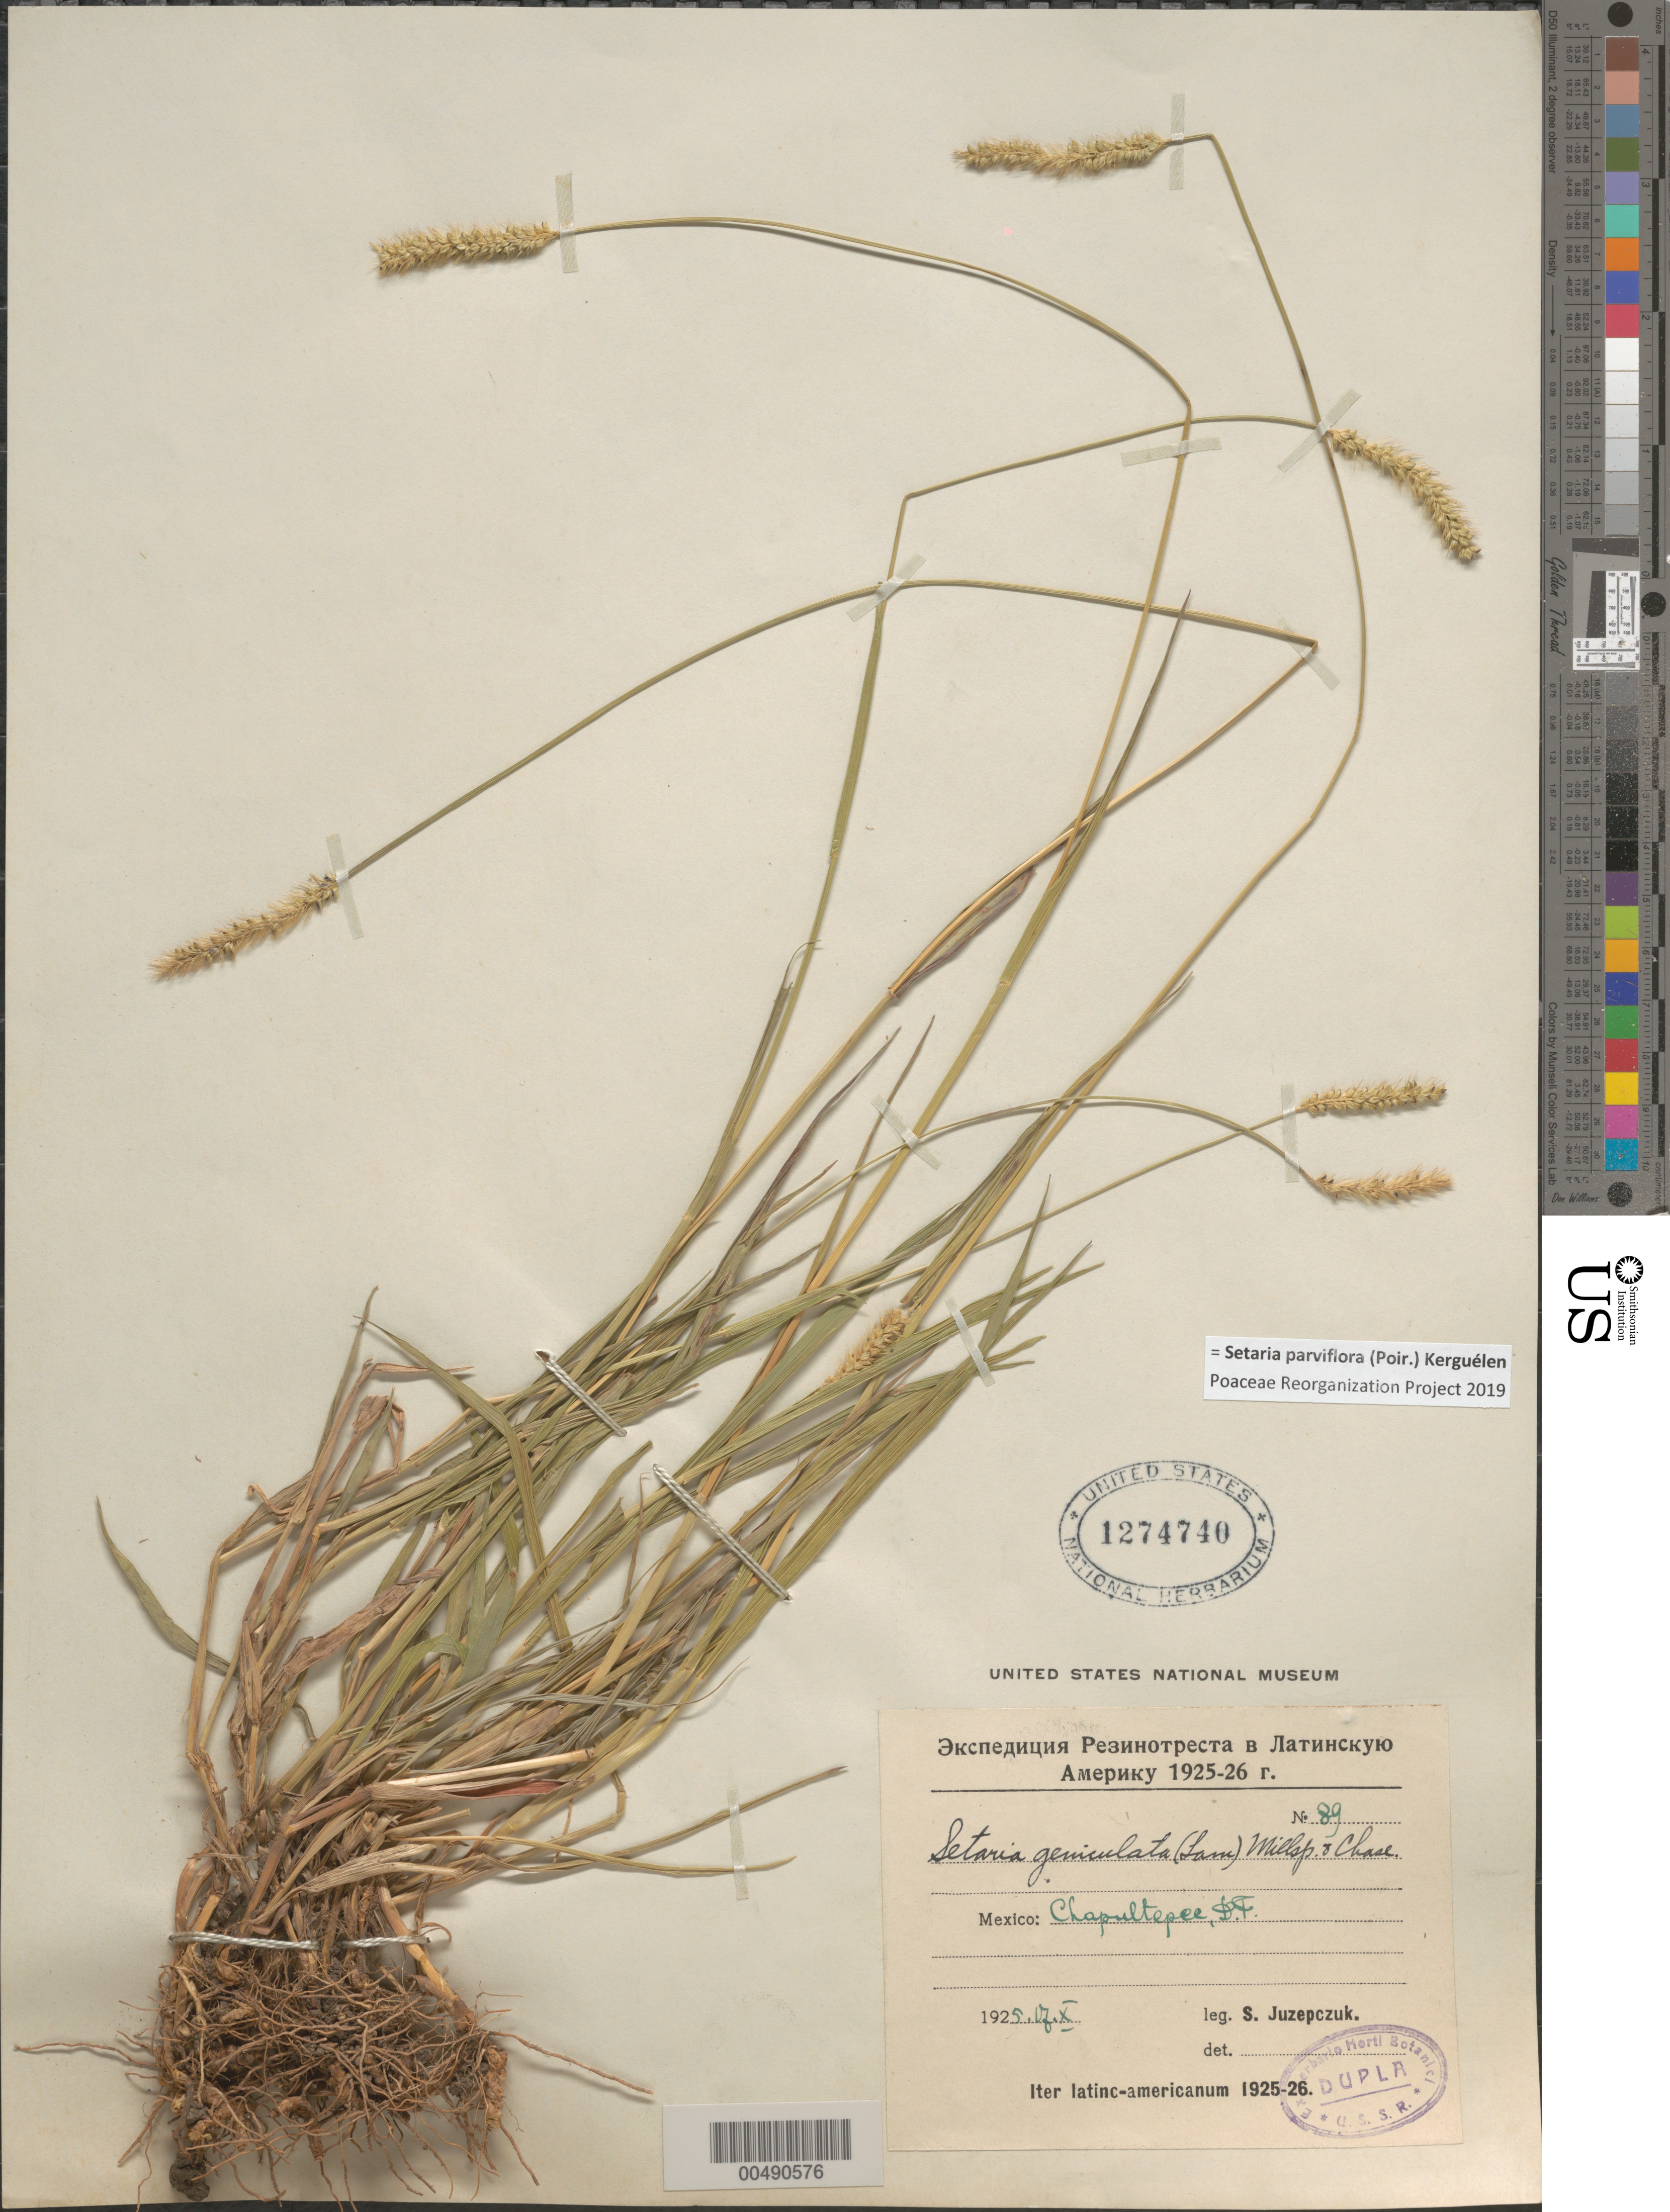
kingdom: Plantae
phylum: Tracheophyta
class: Liliopsida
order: Poales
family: Poaceae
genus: Setaria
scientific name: Setaria parviflora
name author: (Poir.) Kerguélen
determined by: Poaceae Reorganization Project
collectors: S. V. Juzepczuk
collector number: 89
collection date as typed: Oct 1925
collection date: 1925-10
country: Mexico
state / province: Distrito Federal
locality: Chapultepec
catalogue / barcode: US 1274740